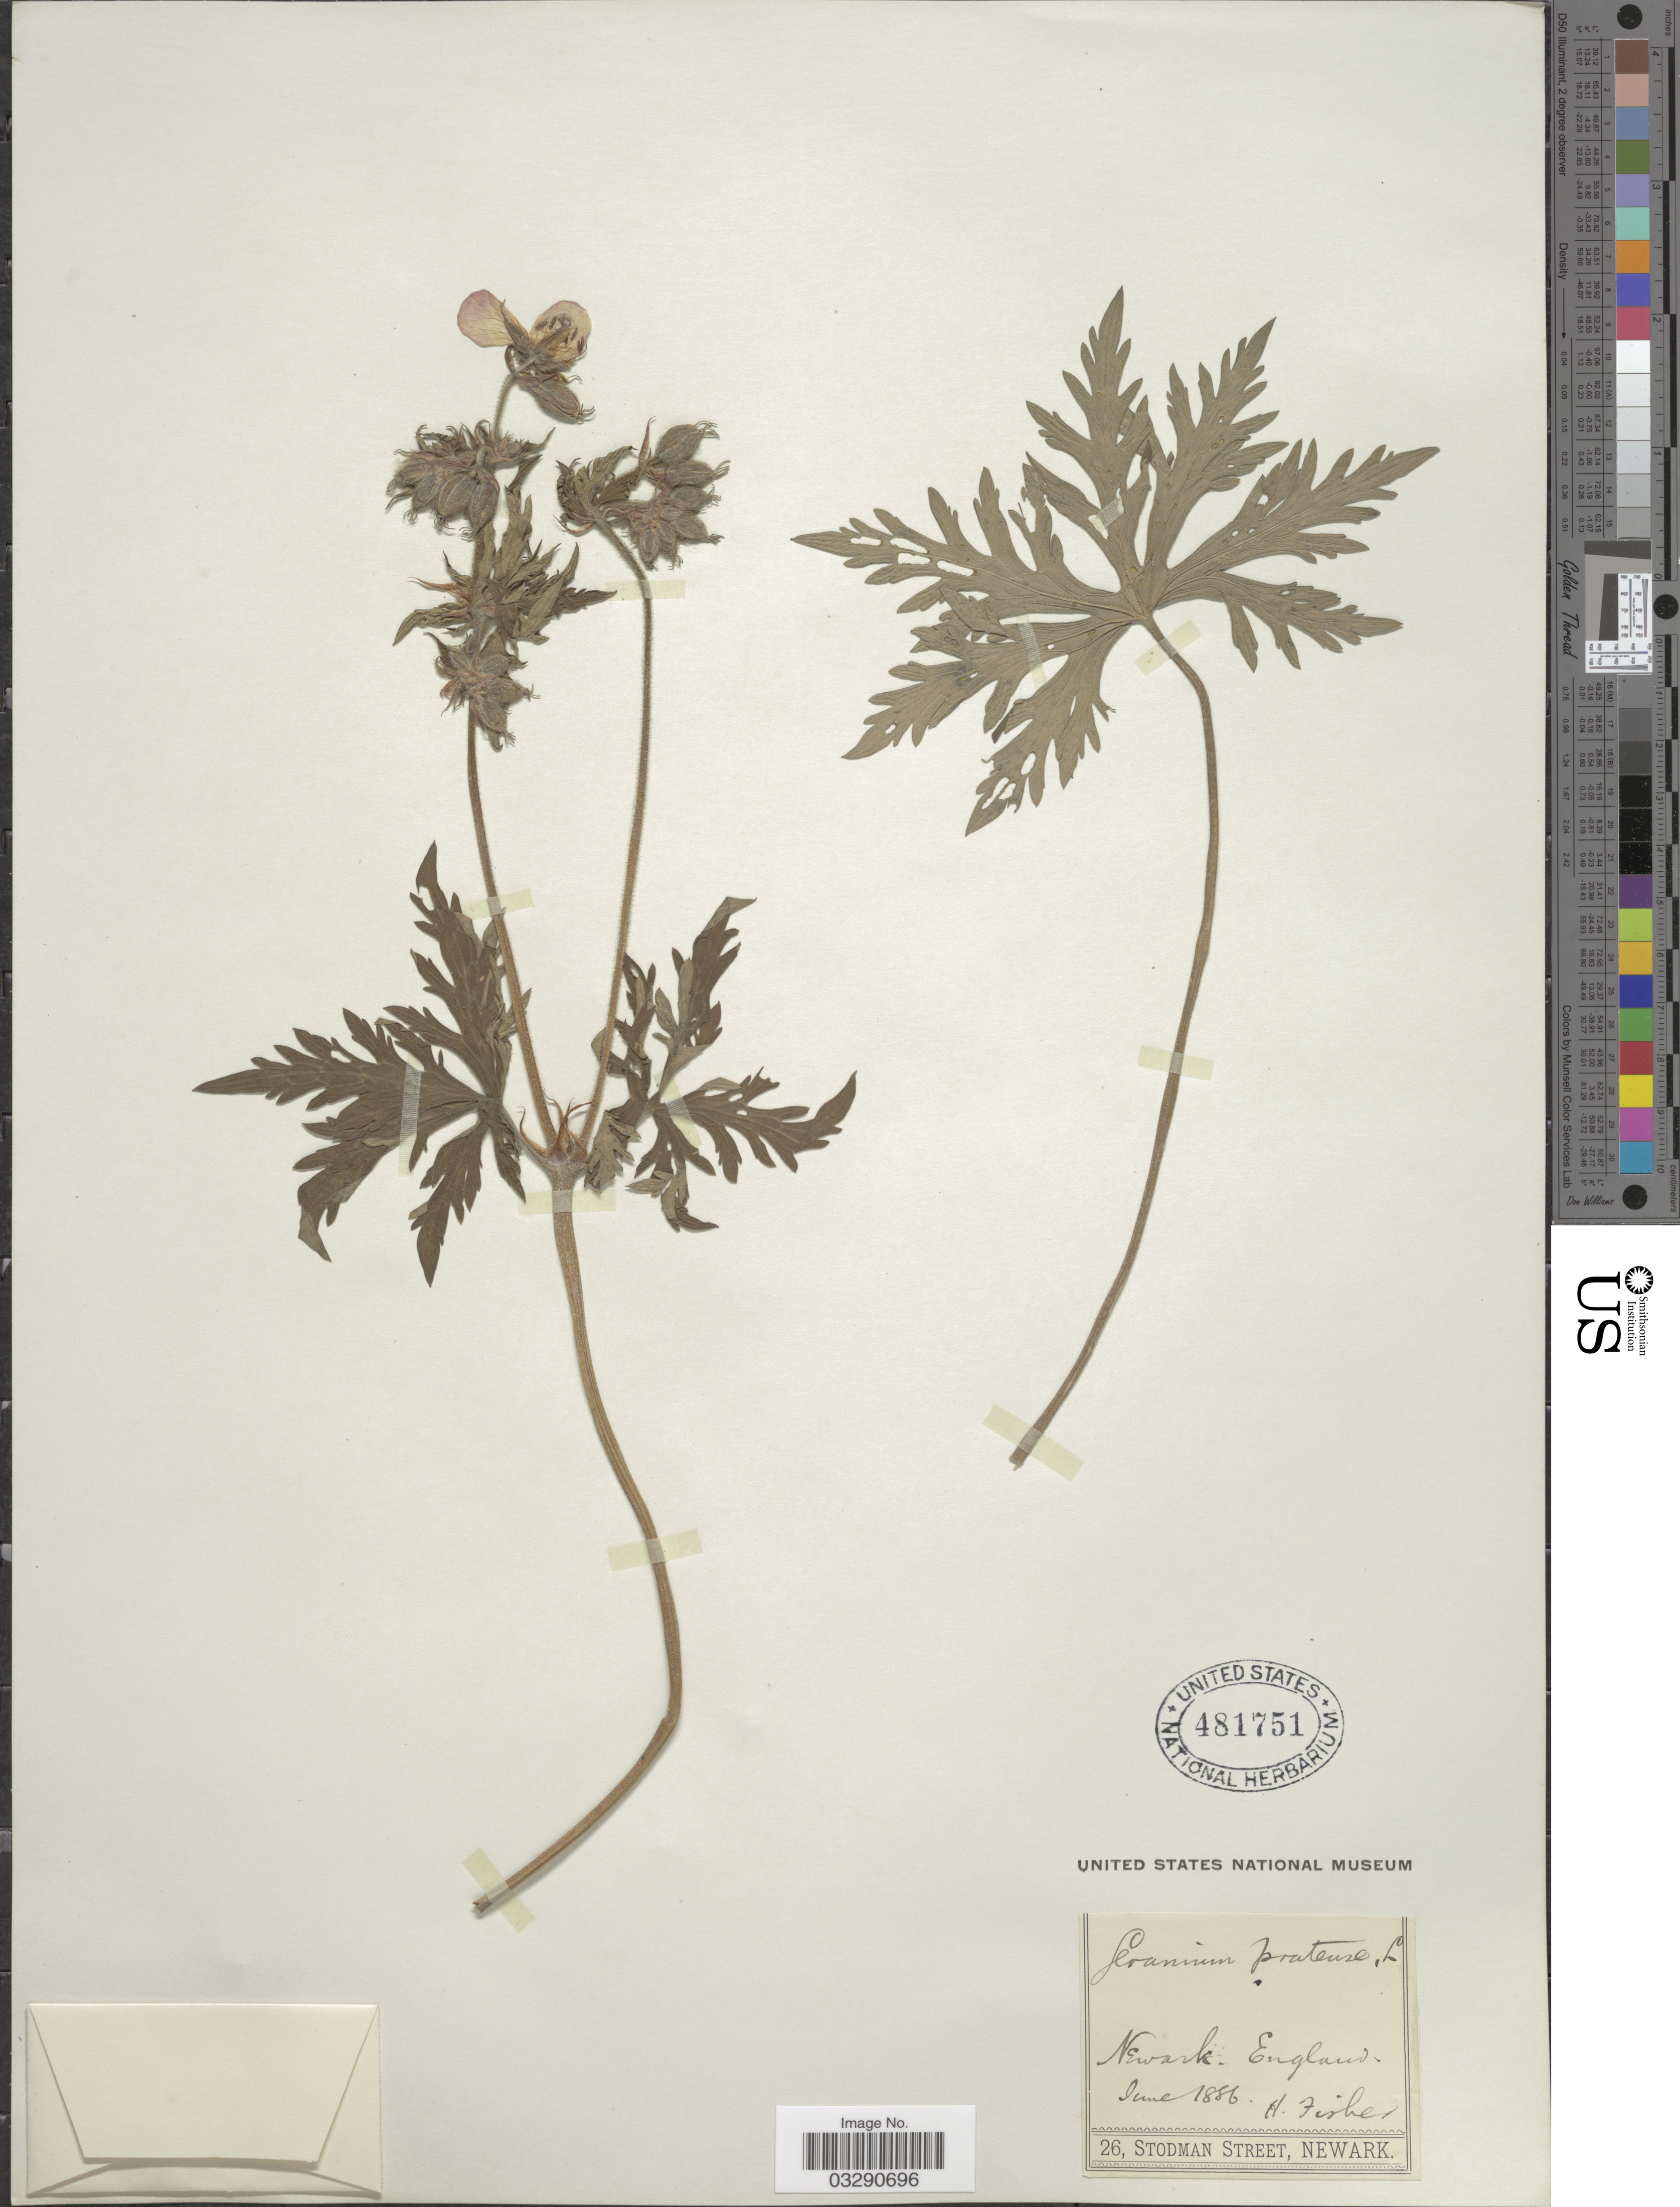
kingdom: Plantae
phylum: Tracheophyta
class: Magnoliopsida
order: Geraniales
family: Geraniaceae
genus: Geranium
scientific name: Geranium pratense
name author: L.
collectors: H. H. Fisher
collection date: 1886-06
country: United Kingdom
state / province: England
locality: Newark.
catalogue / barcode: US 481751